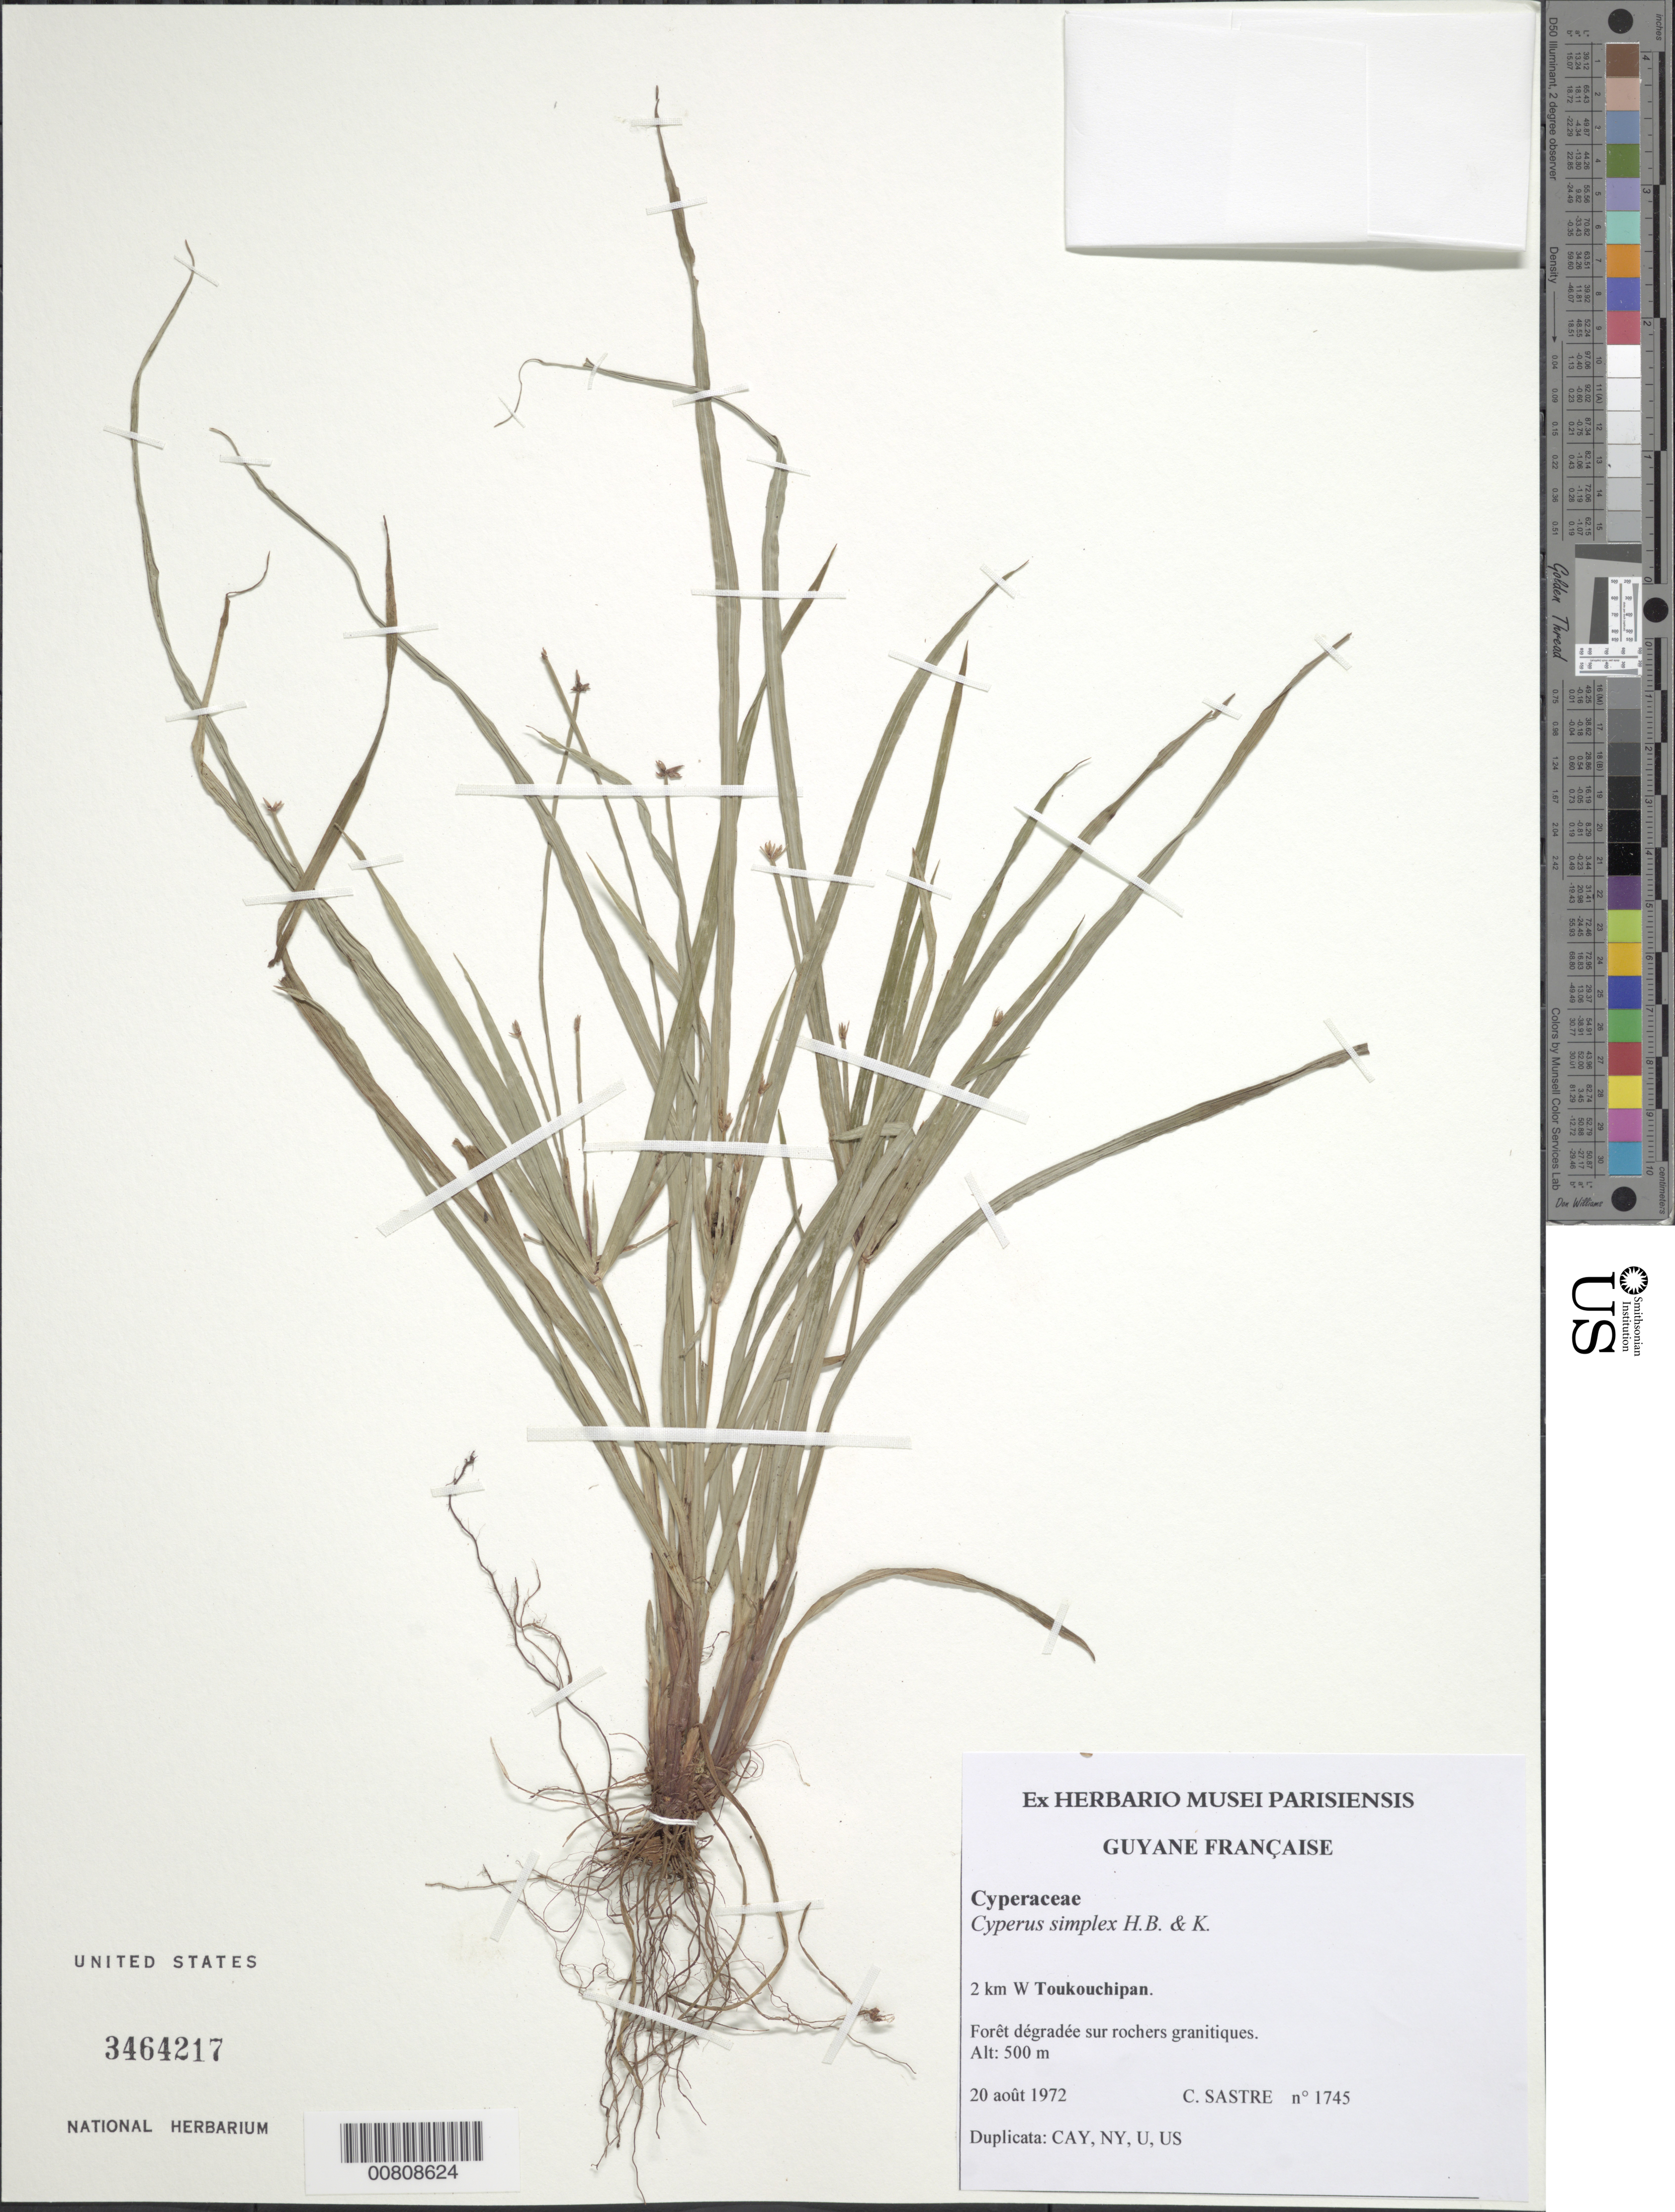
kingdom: Plantae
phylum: Tracheophyta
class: Liliopsida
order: Poales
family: Cyperaceae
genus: Cyperus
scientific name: Cyperus simplex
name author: Kunth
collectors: C. H. L. Sastre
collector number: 1745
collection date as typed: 20-Aug-72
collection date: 1972-08-20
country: French Guiana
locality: Tumuc-Humac, Toukouchipan, 2 km W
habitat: Disturbed forest on granite rocks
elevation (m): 500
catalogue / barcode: US 3464217